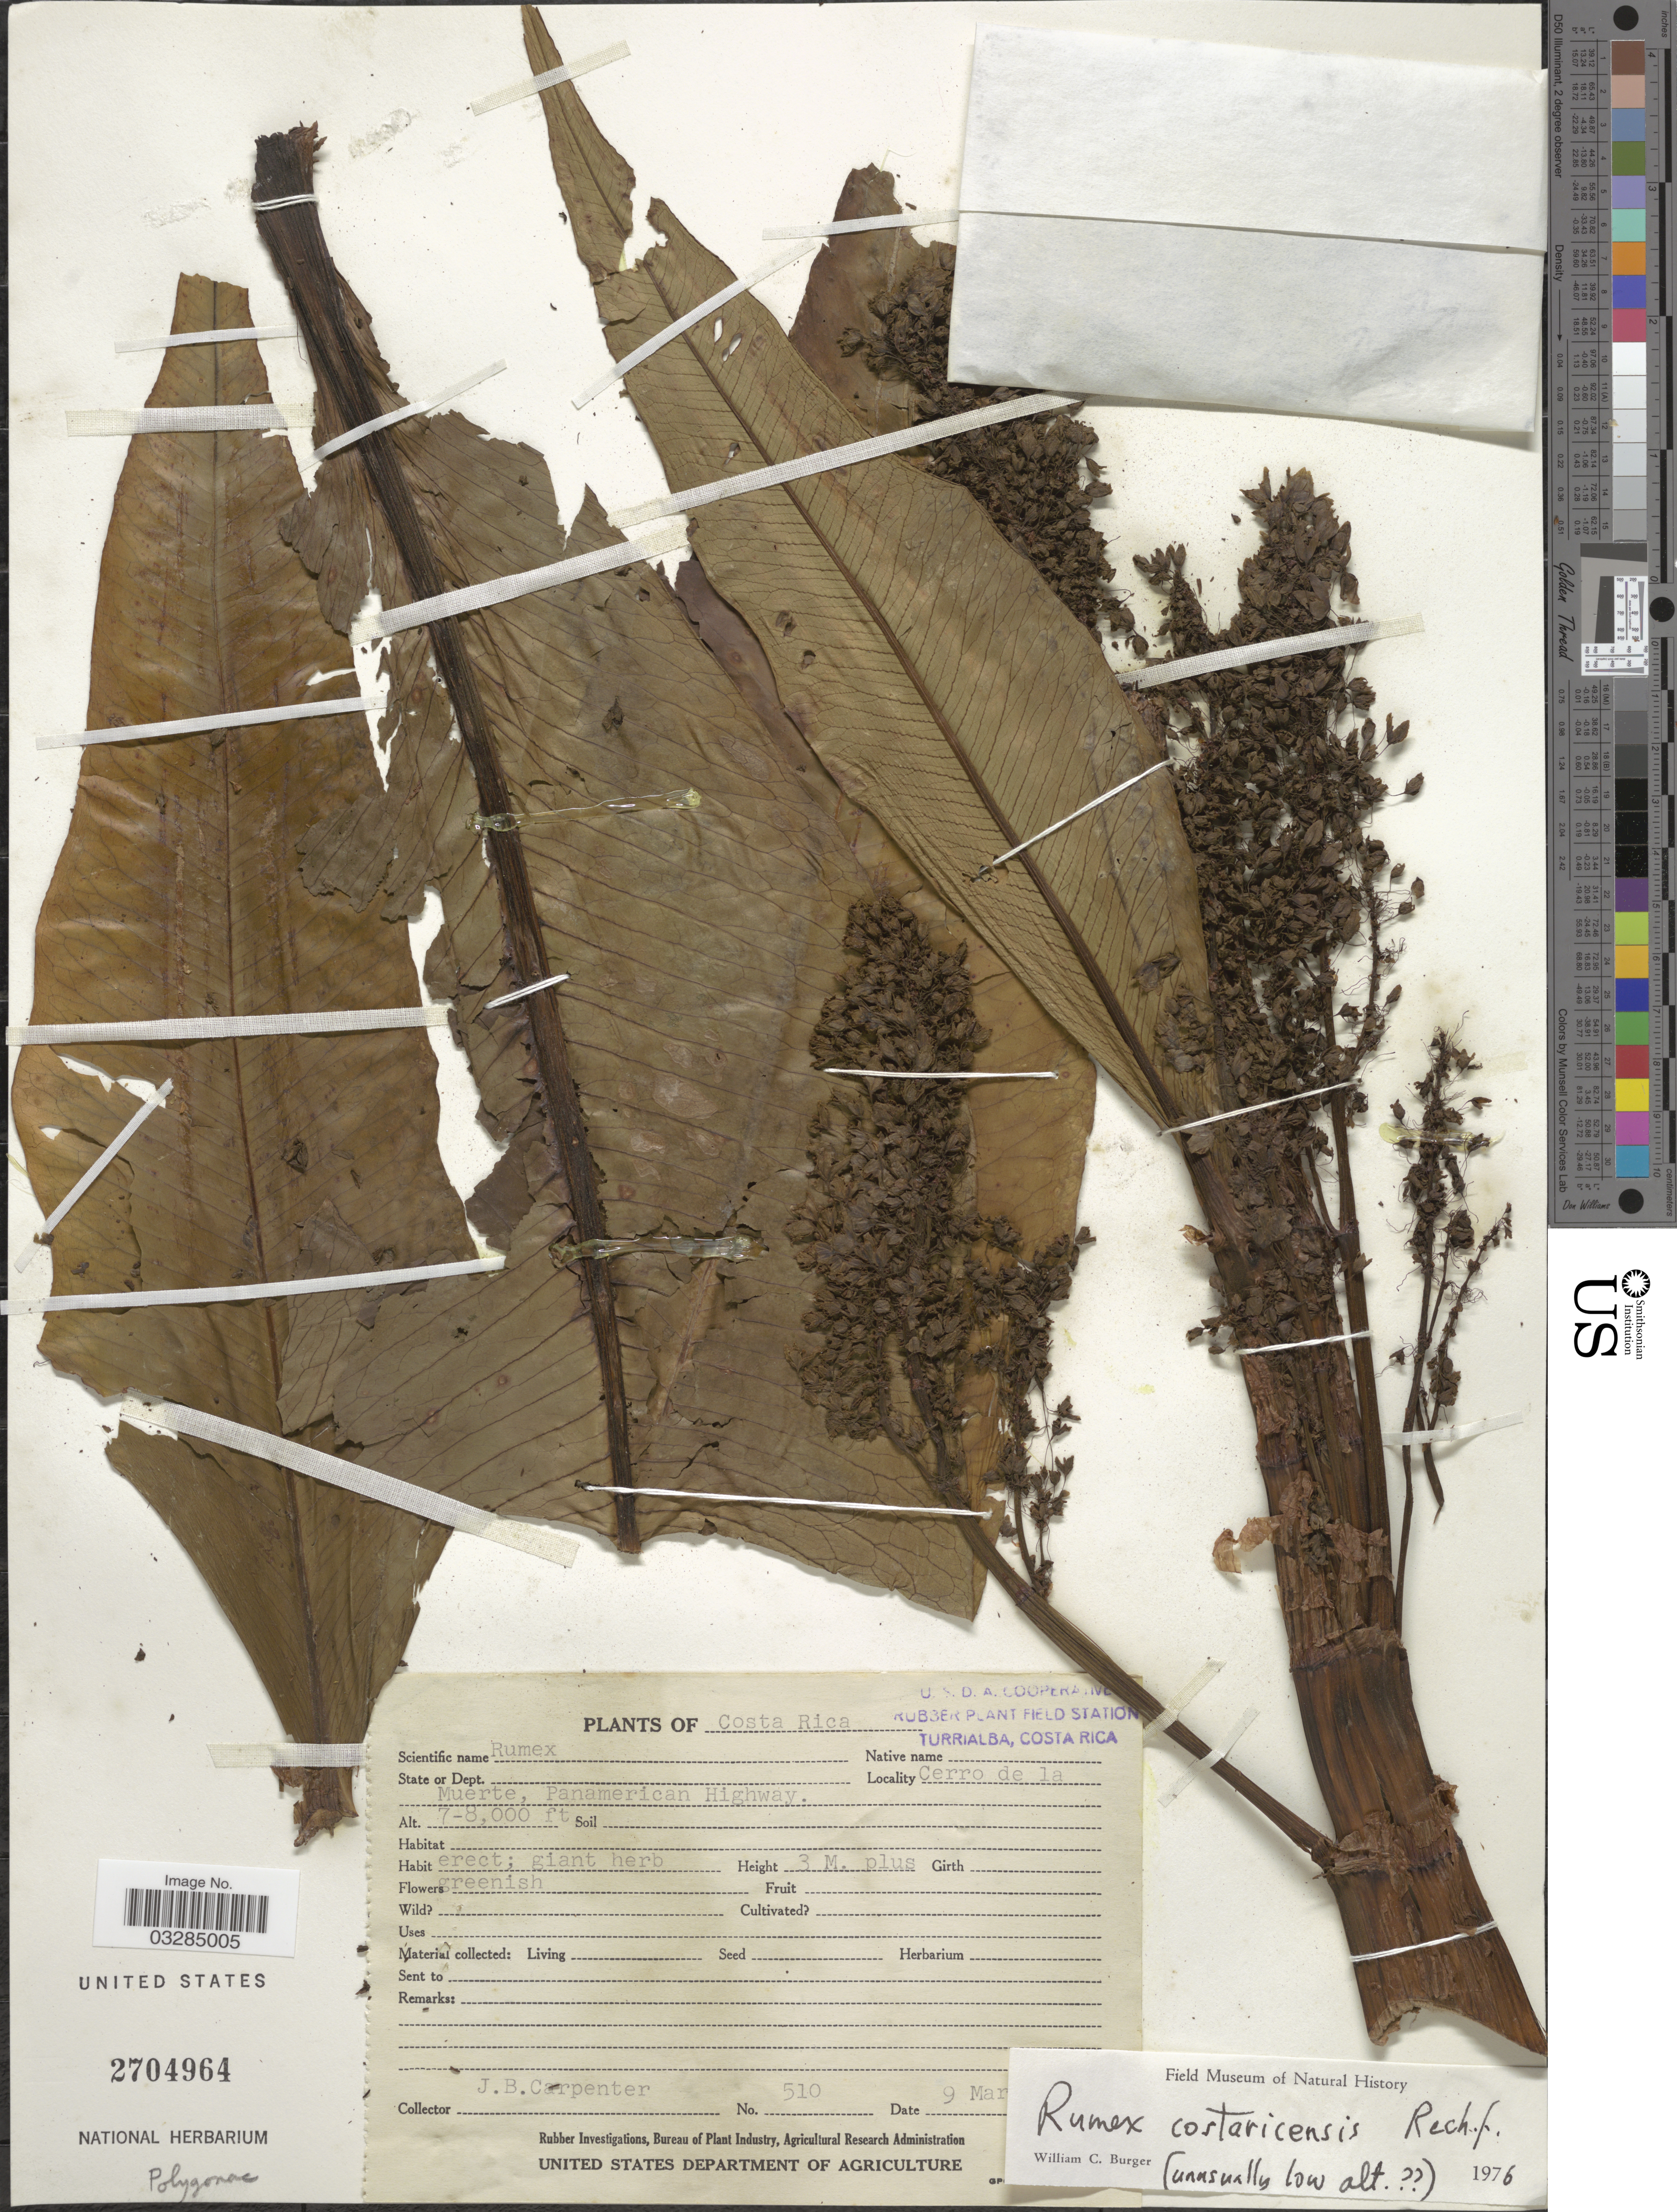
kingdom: Plantae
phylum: Tracheophyta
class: Magnoliopsida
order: Caryophyllales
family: Polygonaceae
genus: Rumex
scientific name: Rumex costaricensis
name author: Rech. f.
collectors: J. Carpenter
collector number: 510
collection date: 1900-03-09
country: Costa Rica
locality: Cerro de la Muerte, Panamerican Highway.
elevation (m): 2134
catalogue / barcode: US 2704964